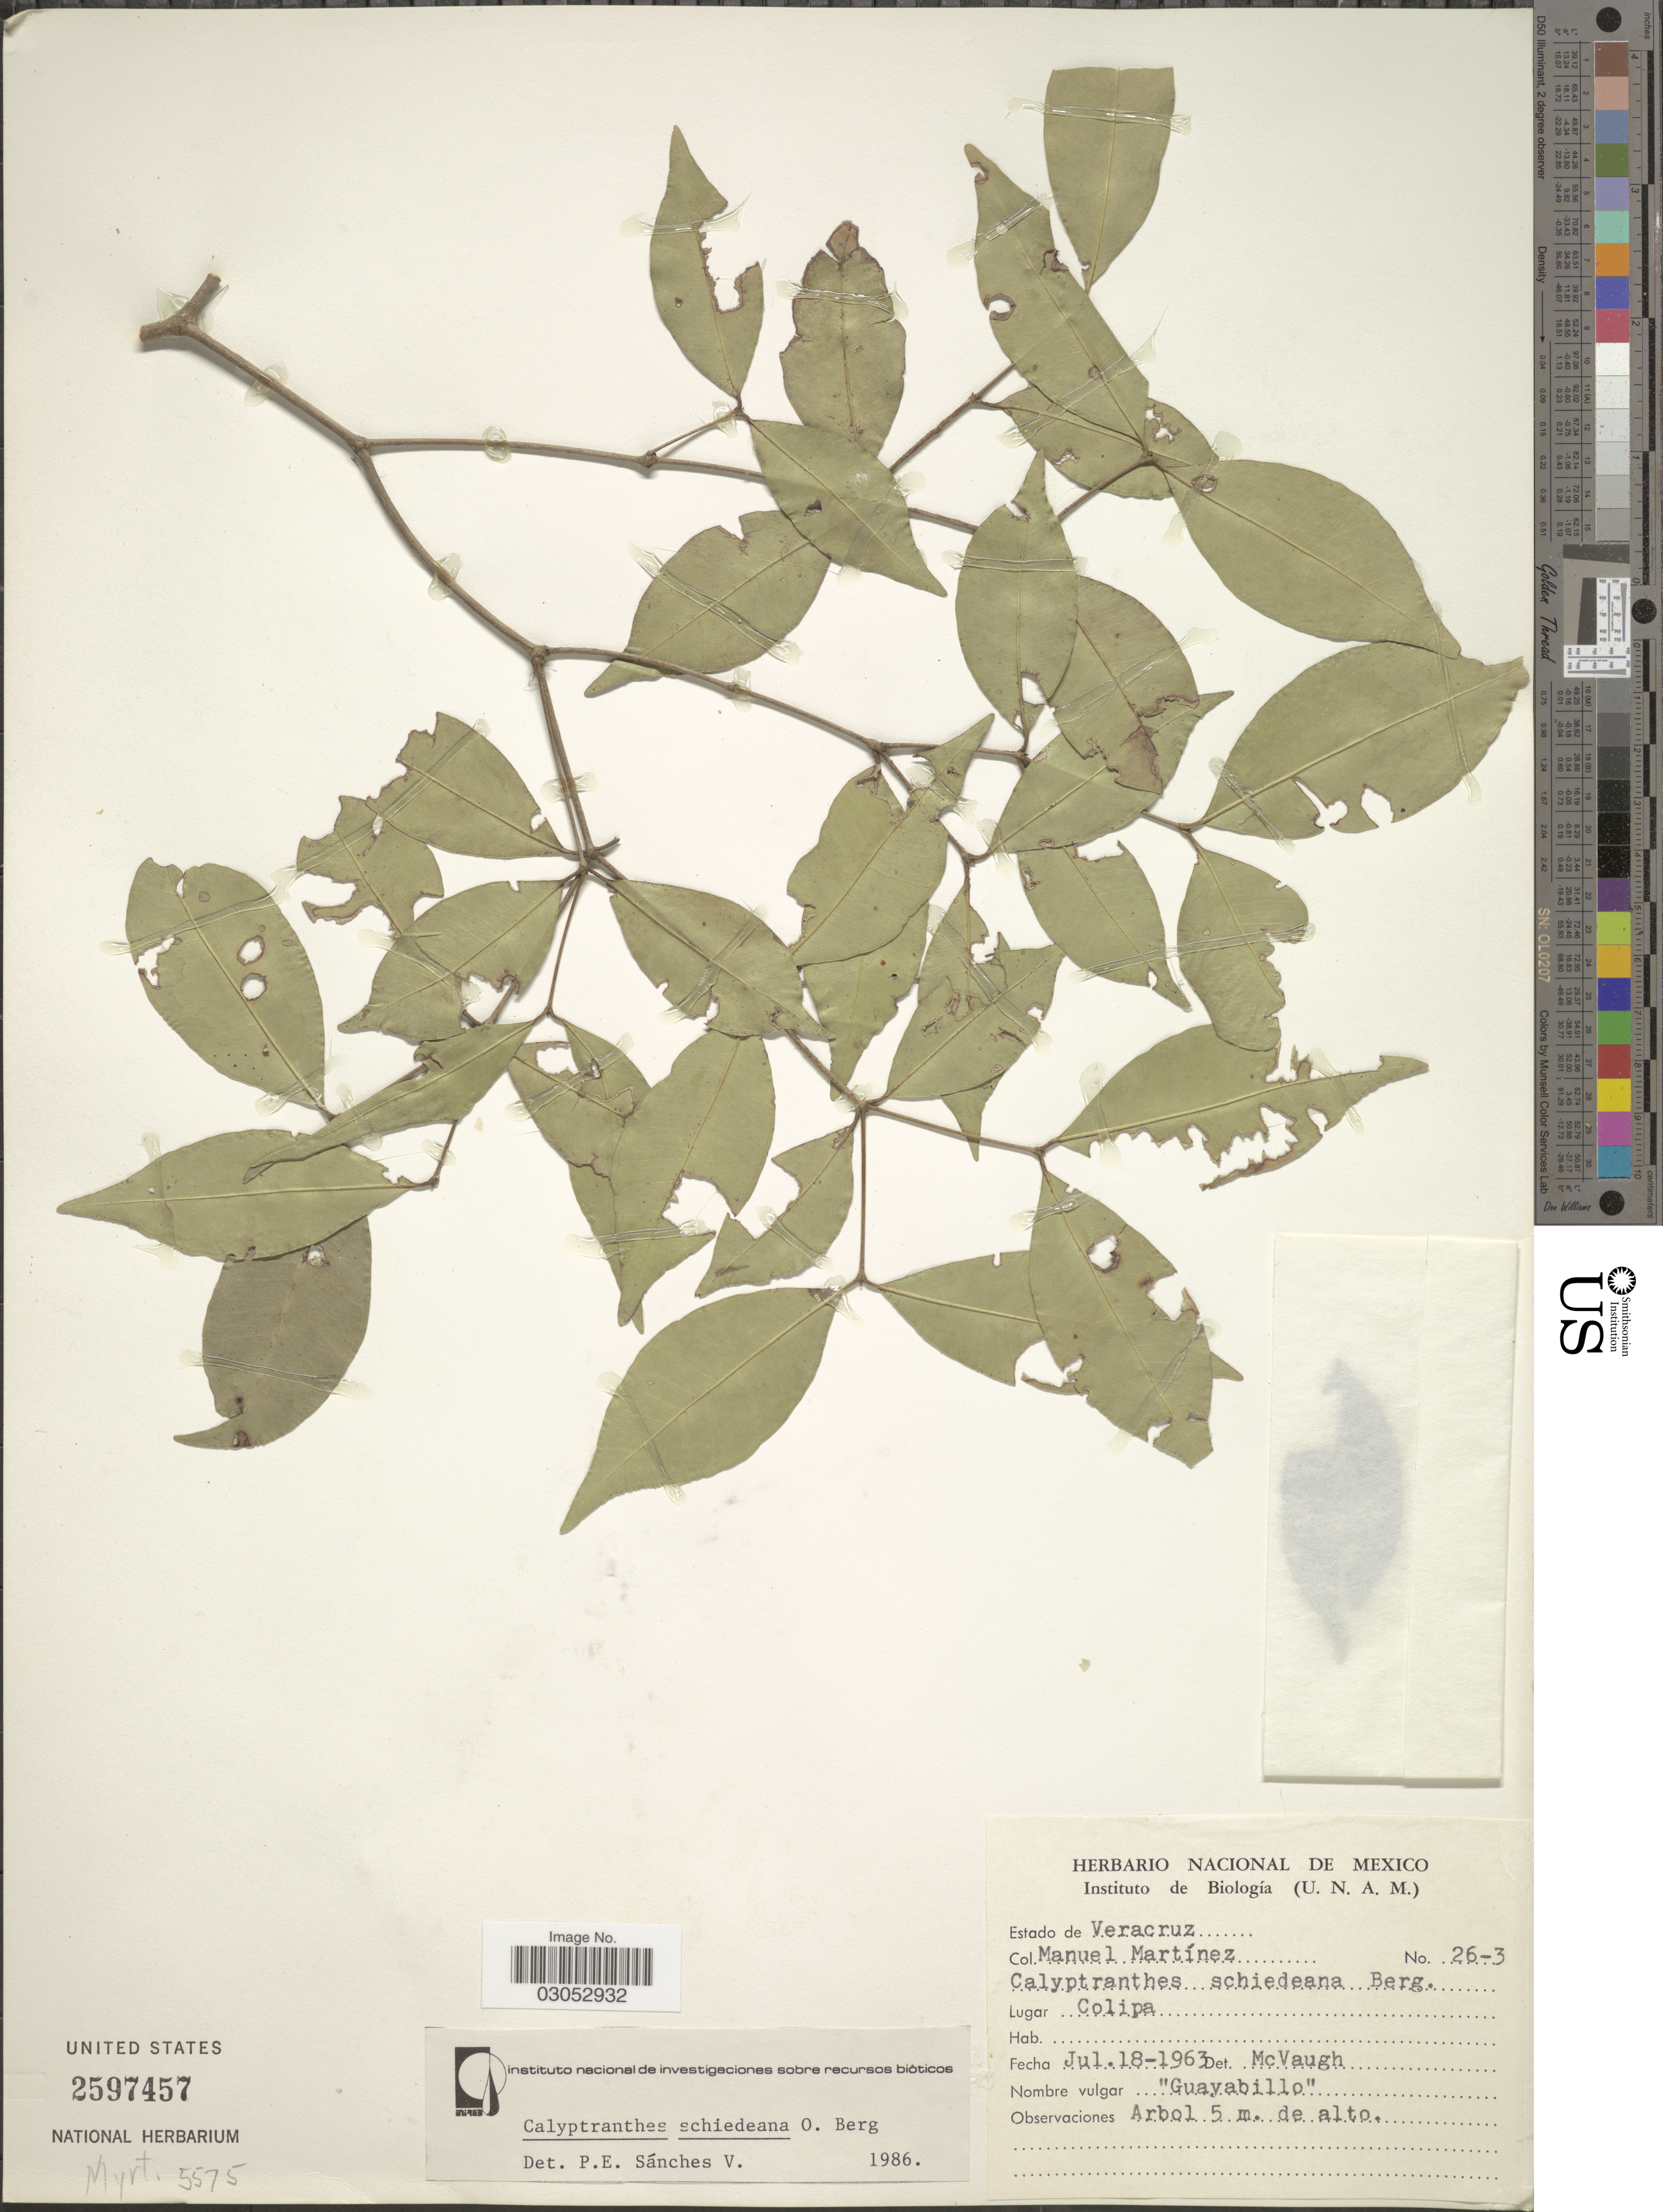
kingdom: Plantae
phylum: Tracheophyta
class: Magnoliopsida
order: Myrtales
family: Myrtaceae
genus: Myrcia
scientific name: Myrcia schiedeana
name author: (O. Berg) A.R. Lourenço & Sánchez-Cháv.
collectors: M. Martínez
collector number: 26-3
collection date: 1963-07-18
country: Mexico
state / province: Veracruz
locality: Estado de Veracruz, Colipa.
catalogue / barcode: US 2597457